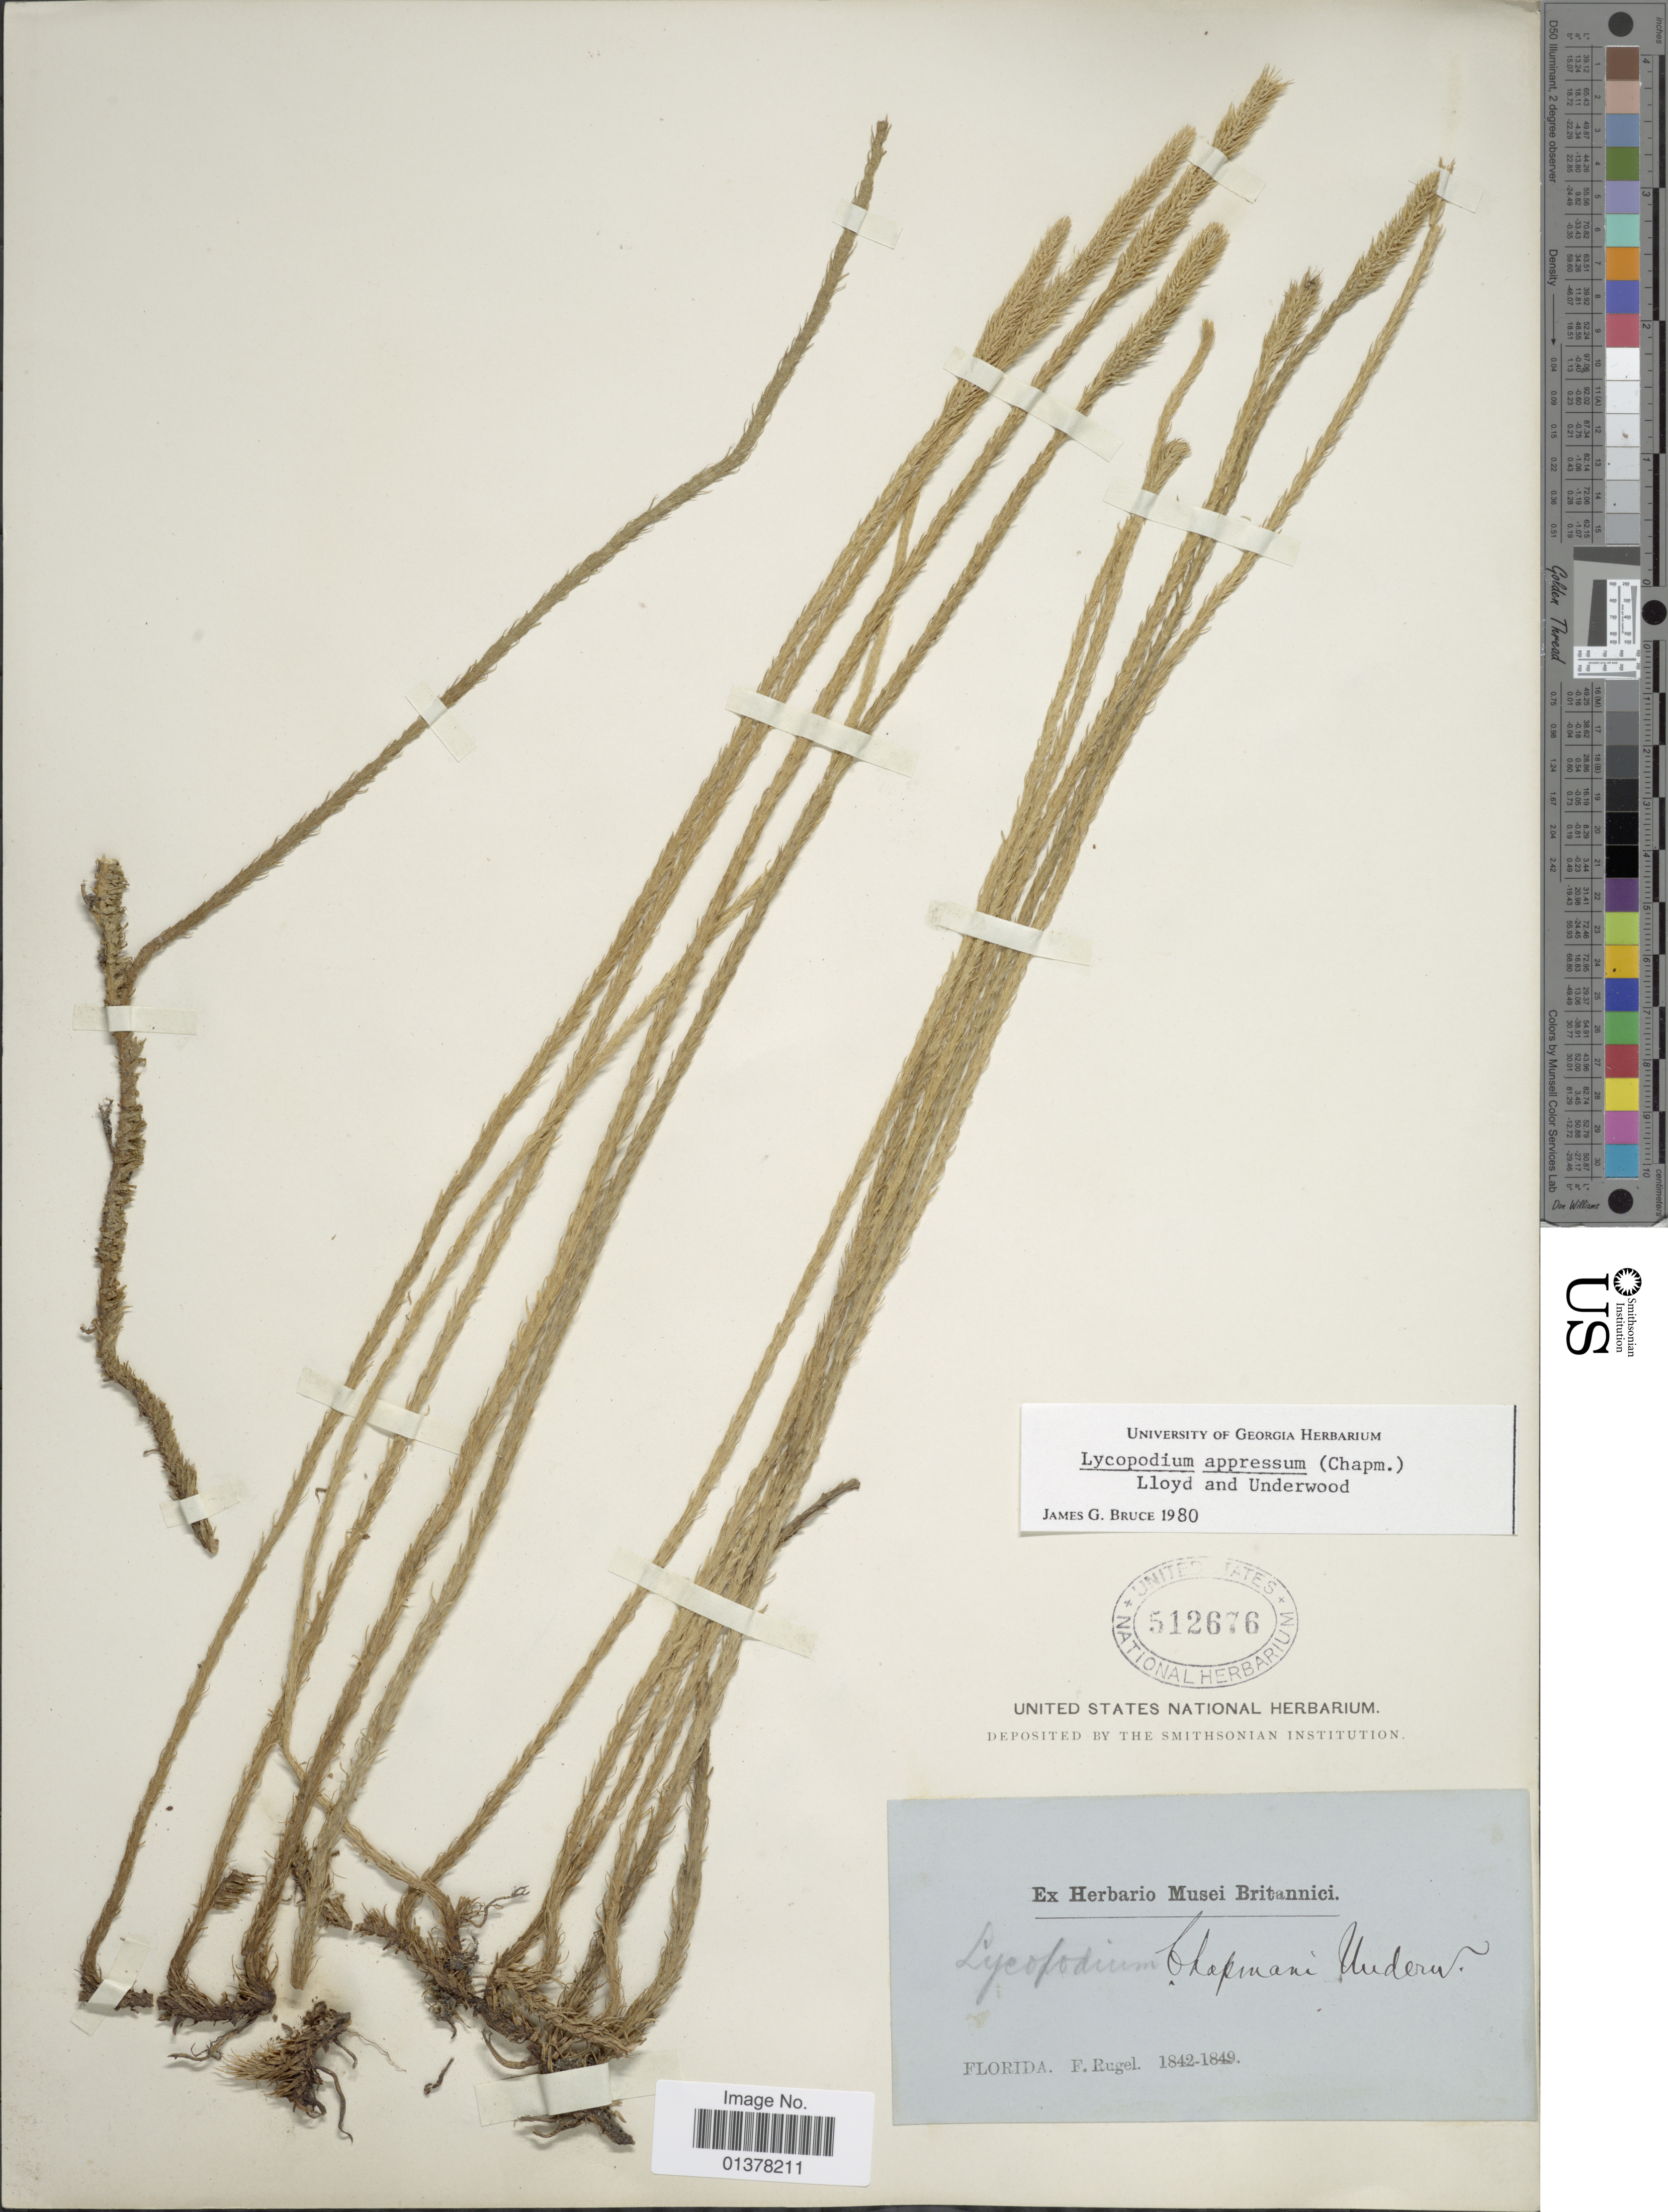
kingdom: Plantae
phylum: Tracheophyta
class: Lycopodiopsida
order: Lycopodiales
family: Lycopodiaceae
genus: Lycopodiella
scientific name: Lycopodiella appressa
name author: (Chapm.) Cranfill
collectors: F. Rugel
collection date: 1842/1849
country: United States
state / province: Florida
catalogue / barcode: US 512676